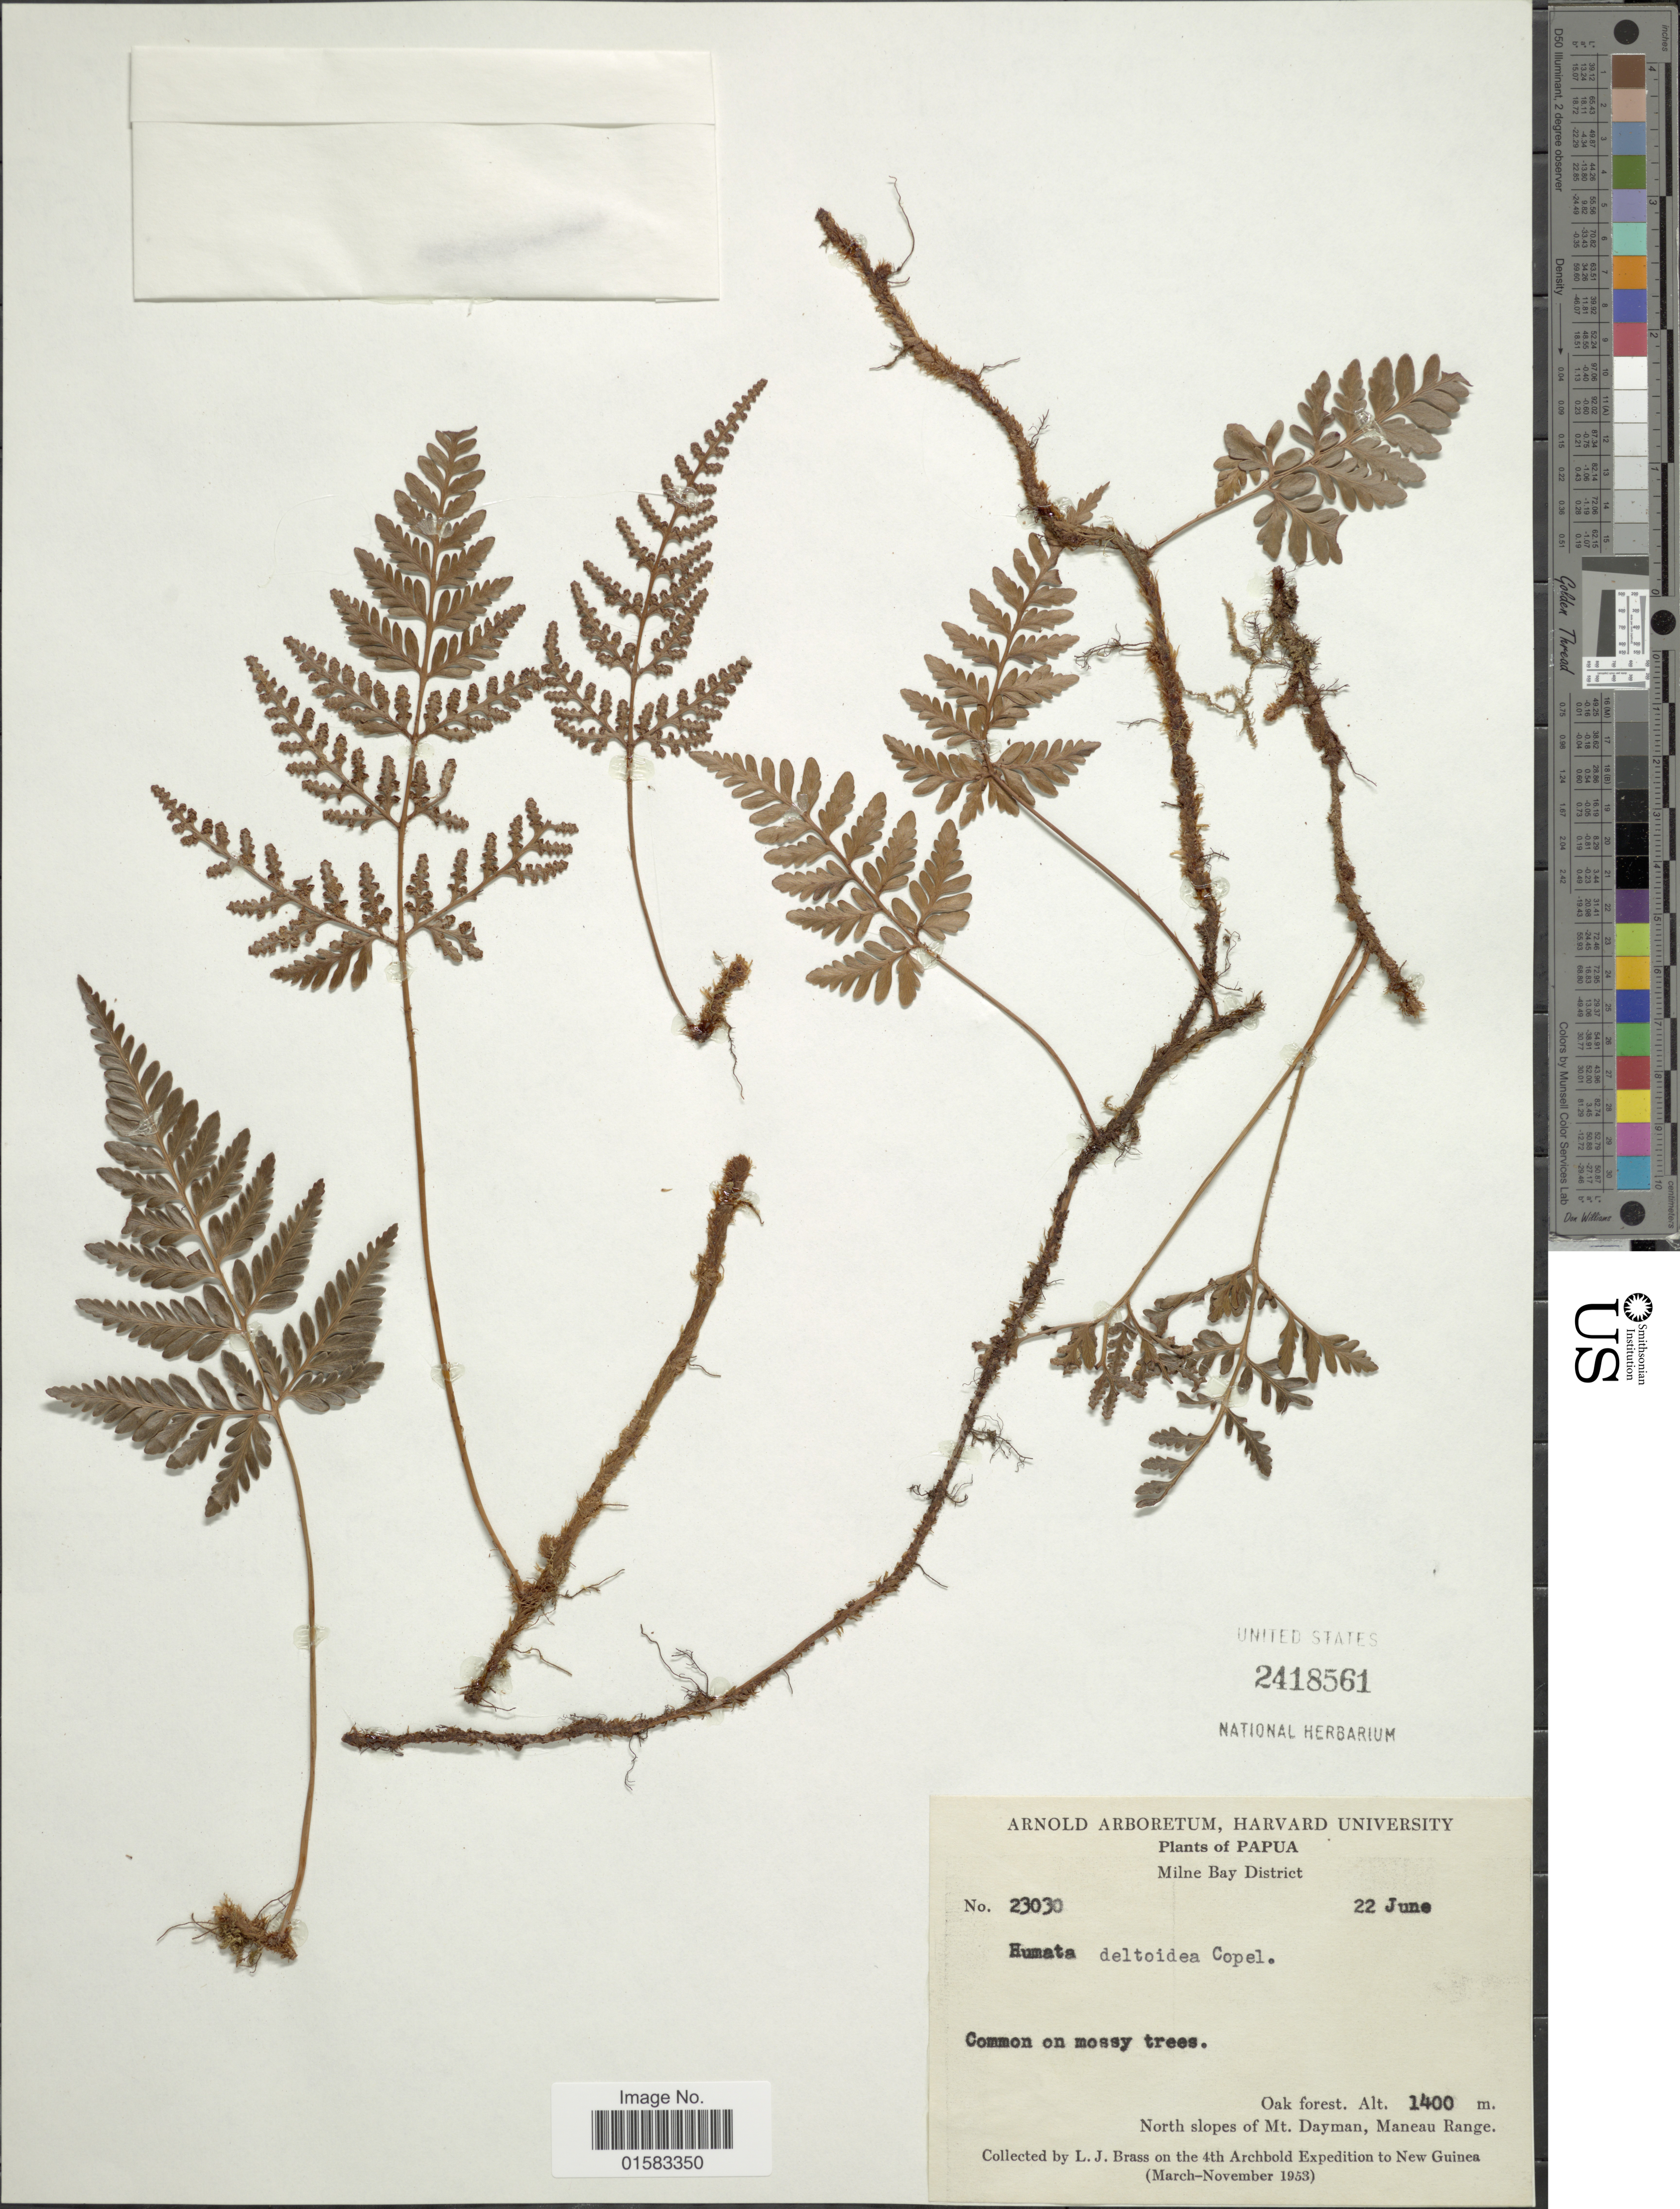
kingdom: Plantae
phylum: Tracheophyta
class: Polypodiopsida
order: Polypodiales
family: Davalliaceae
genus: Davallia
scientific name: Davallia repens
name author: (L. f.) Kuhn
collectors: L. J. Brass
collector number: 23030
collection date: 1953-06-22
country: Papua New Guinea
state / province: Milne Bay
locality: North slopes of Mt. Dayman, Maneau Range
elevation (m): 1400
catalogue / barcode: US 2418561